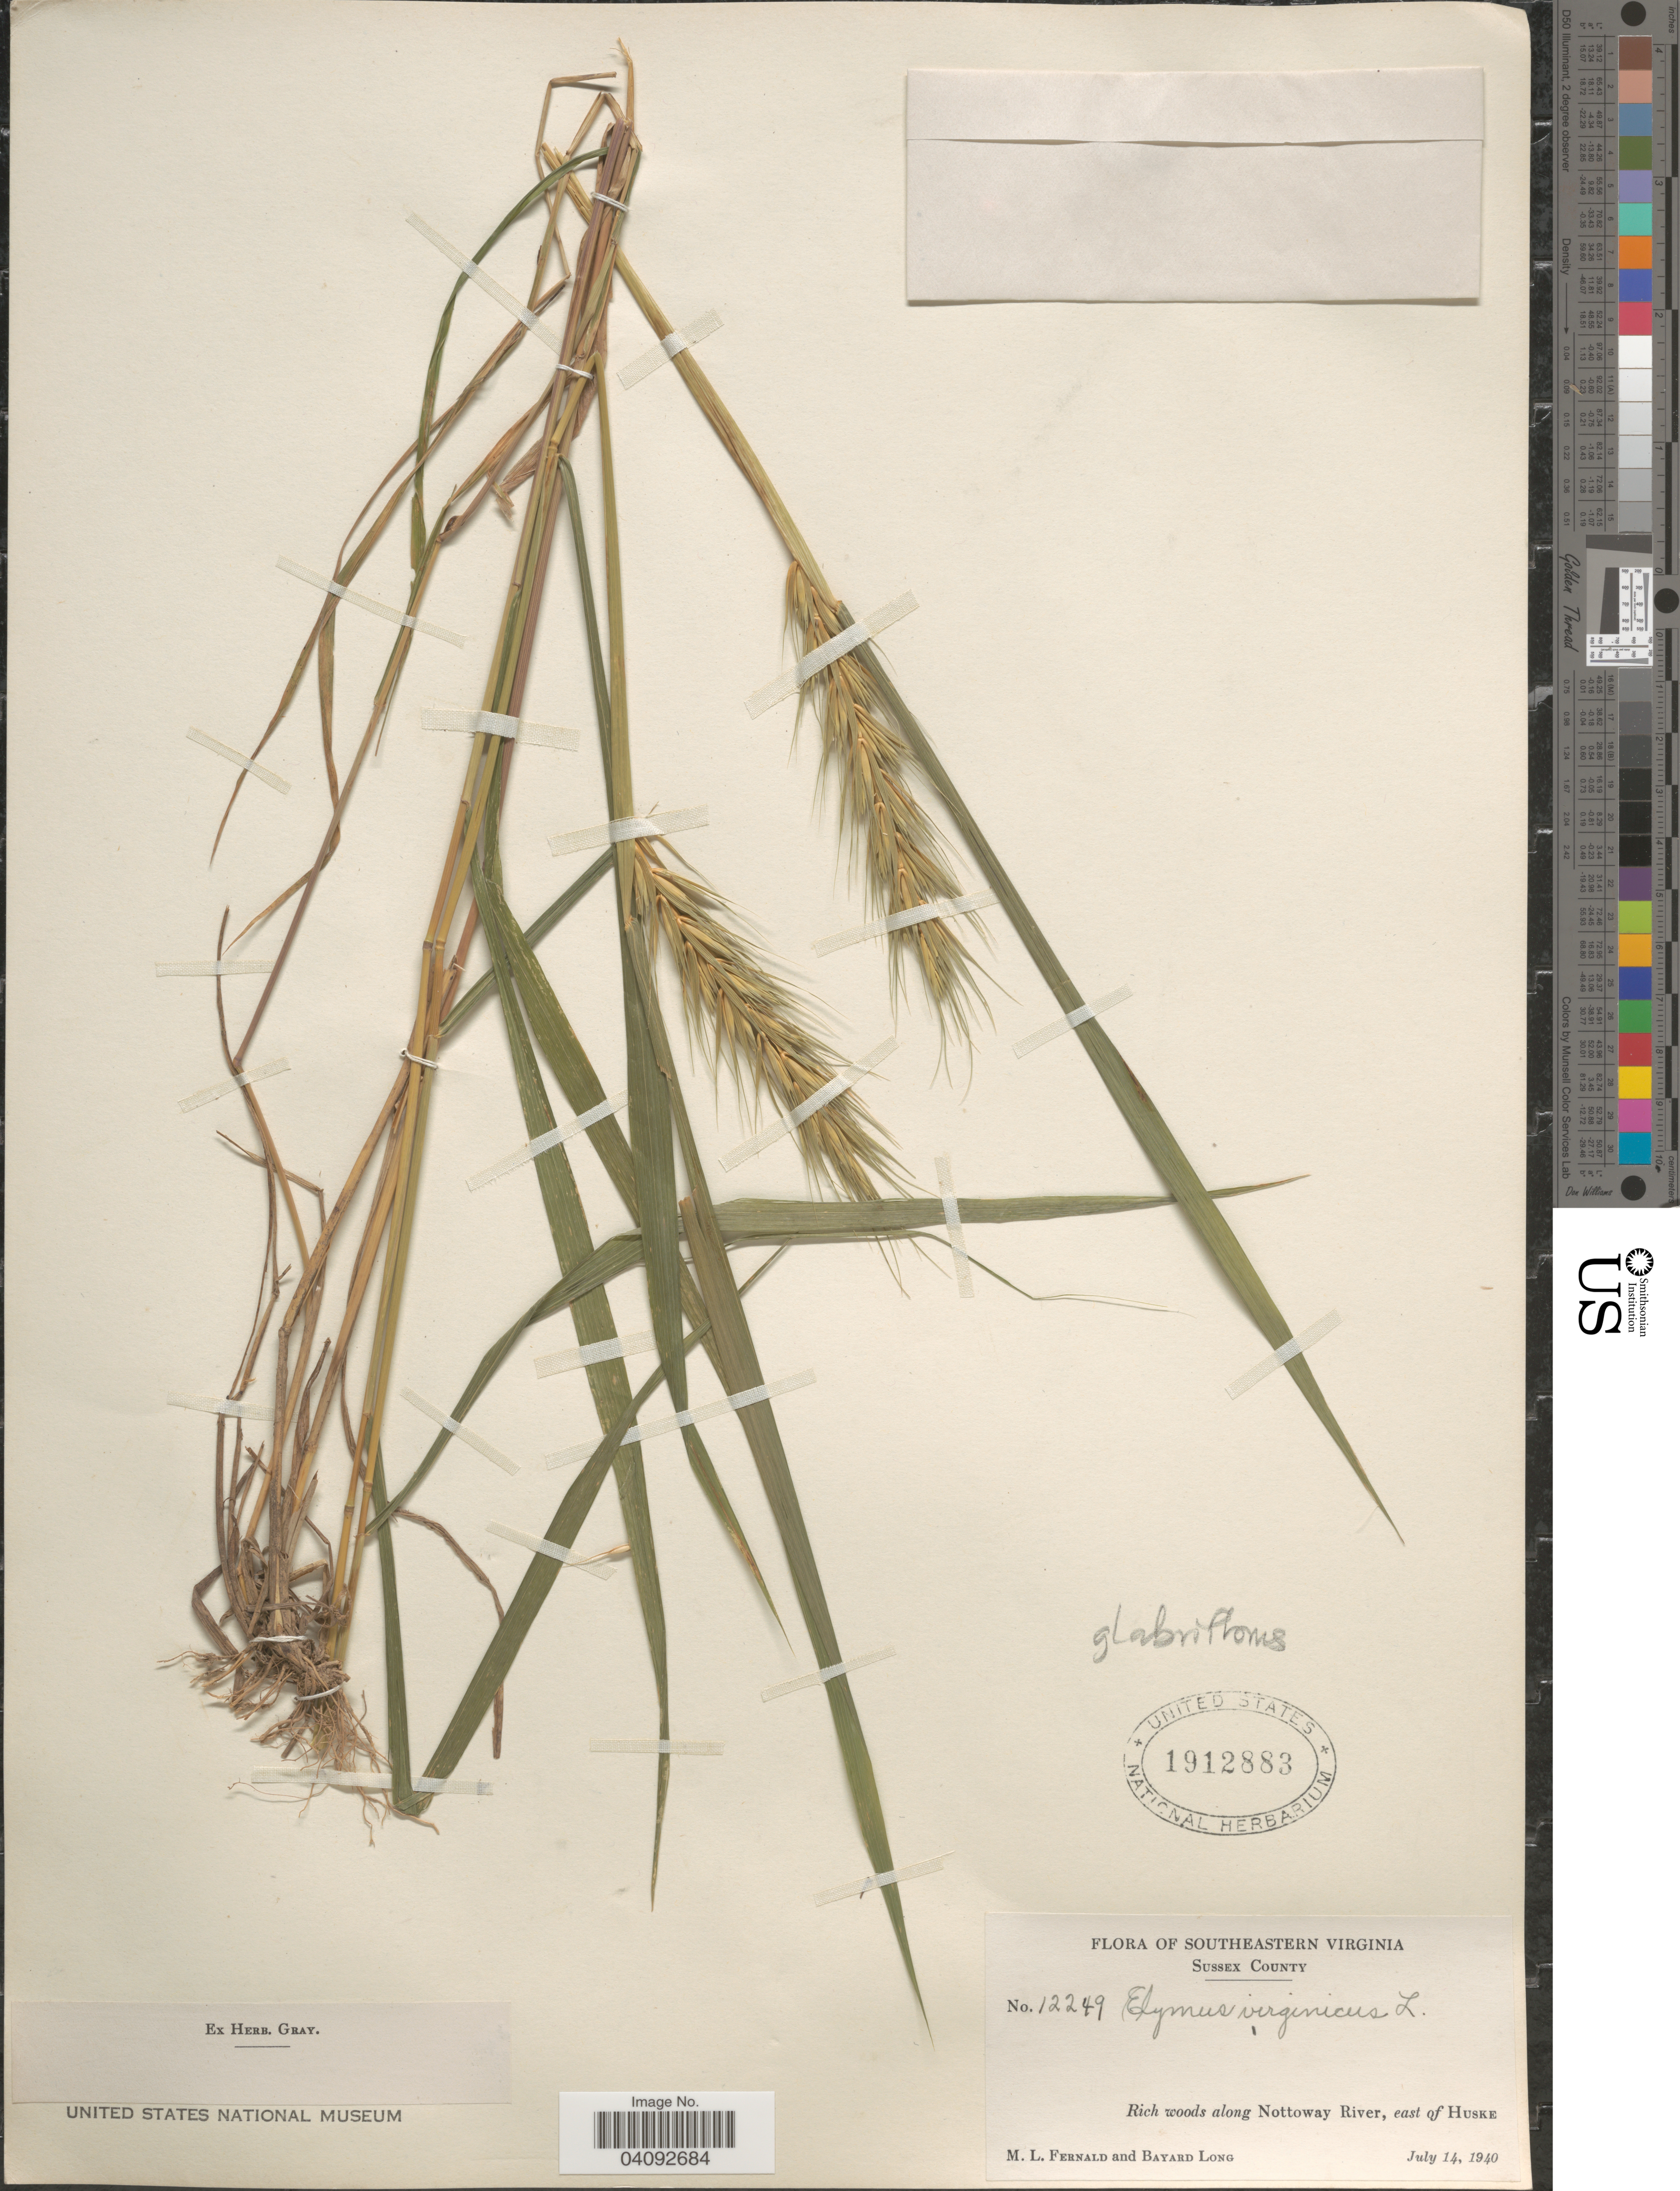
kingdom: Plantae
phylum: Tracheophyta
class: Liliopsida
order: Poales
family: Poaceae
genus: Elymus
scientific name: Elymus glabriflorus var. glabriflorus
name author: (Vasey ex L.H. Dewey) Scribn. & C.R. Ball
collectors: M. L. Fernald & B. H. Long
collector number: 12249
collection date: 1940-07-14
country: United States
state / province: Virginia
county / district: Sussex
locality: Southeastern Virginia. Sussex County. Rich woods along Nottoway River, east of Huske.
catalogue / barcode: US 1912883